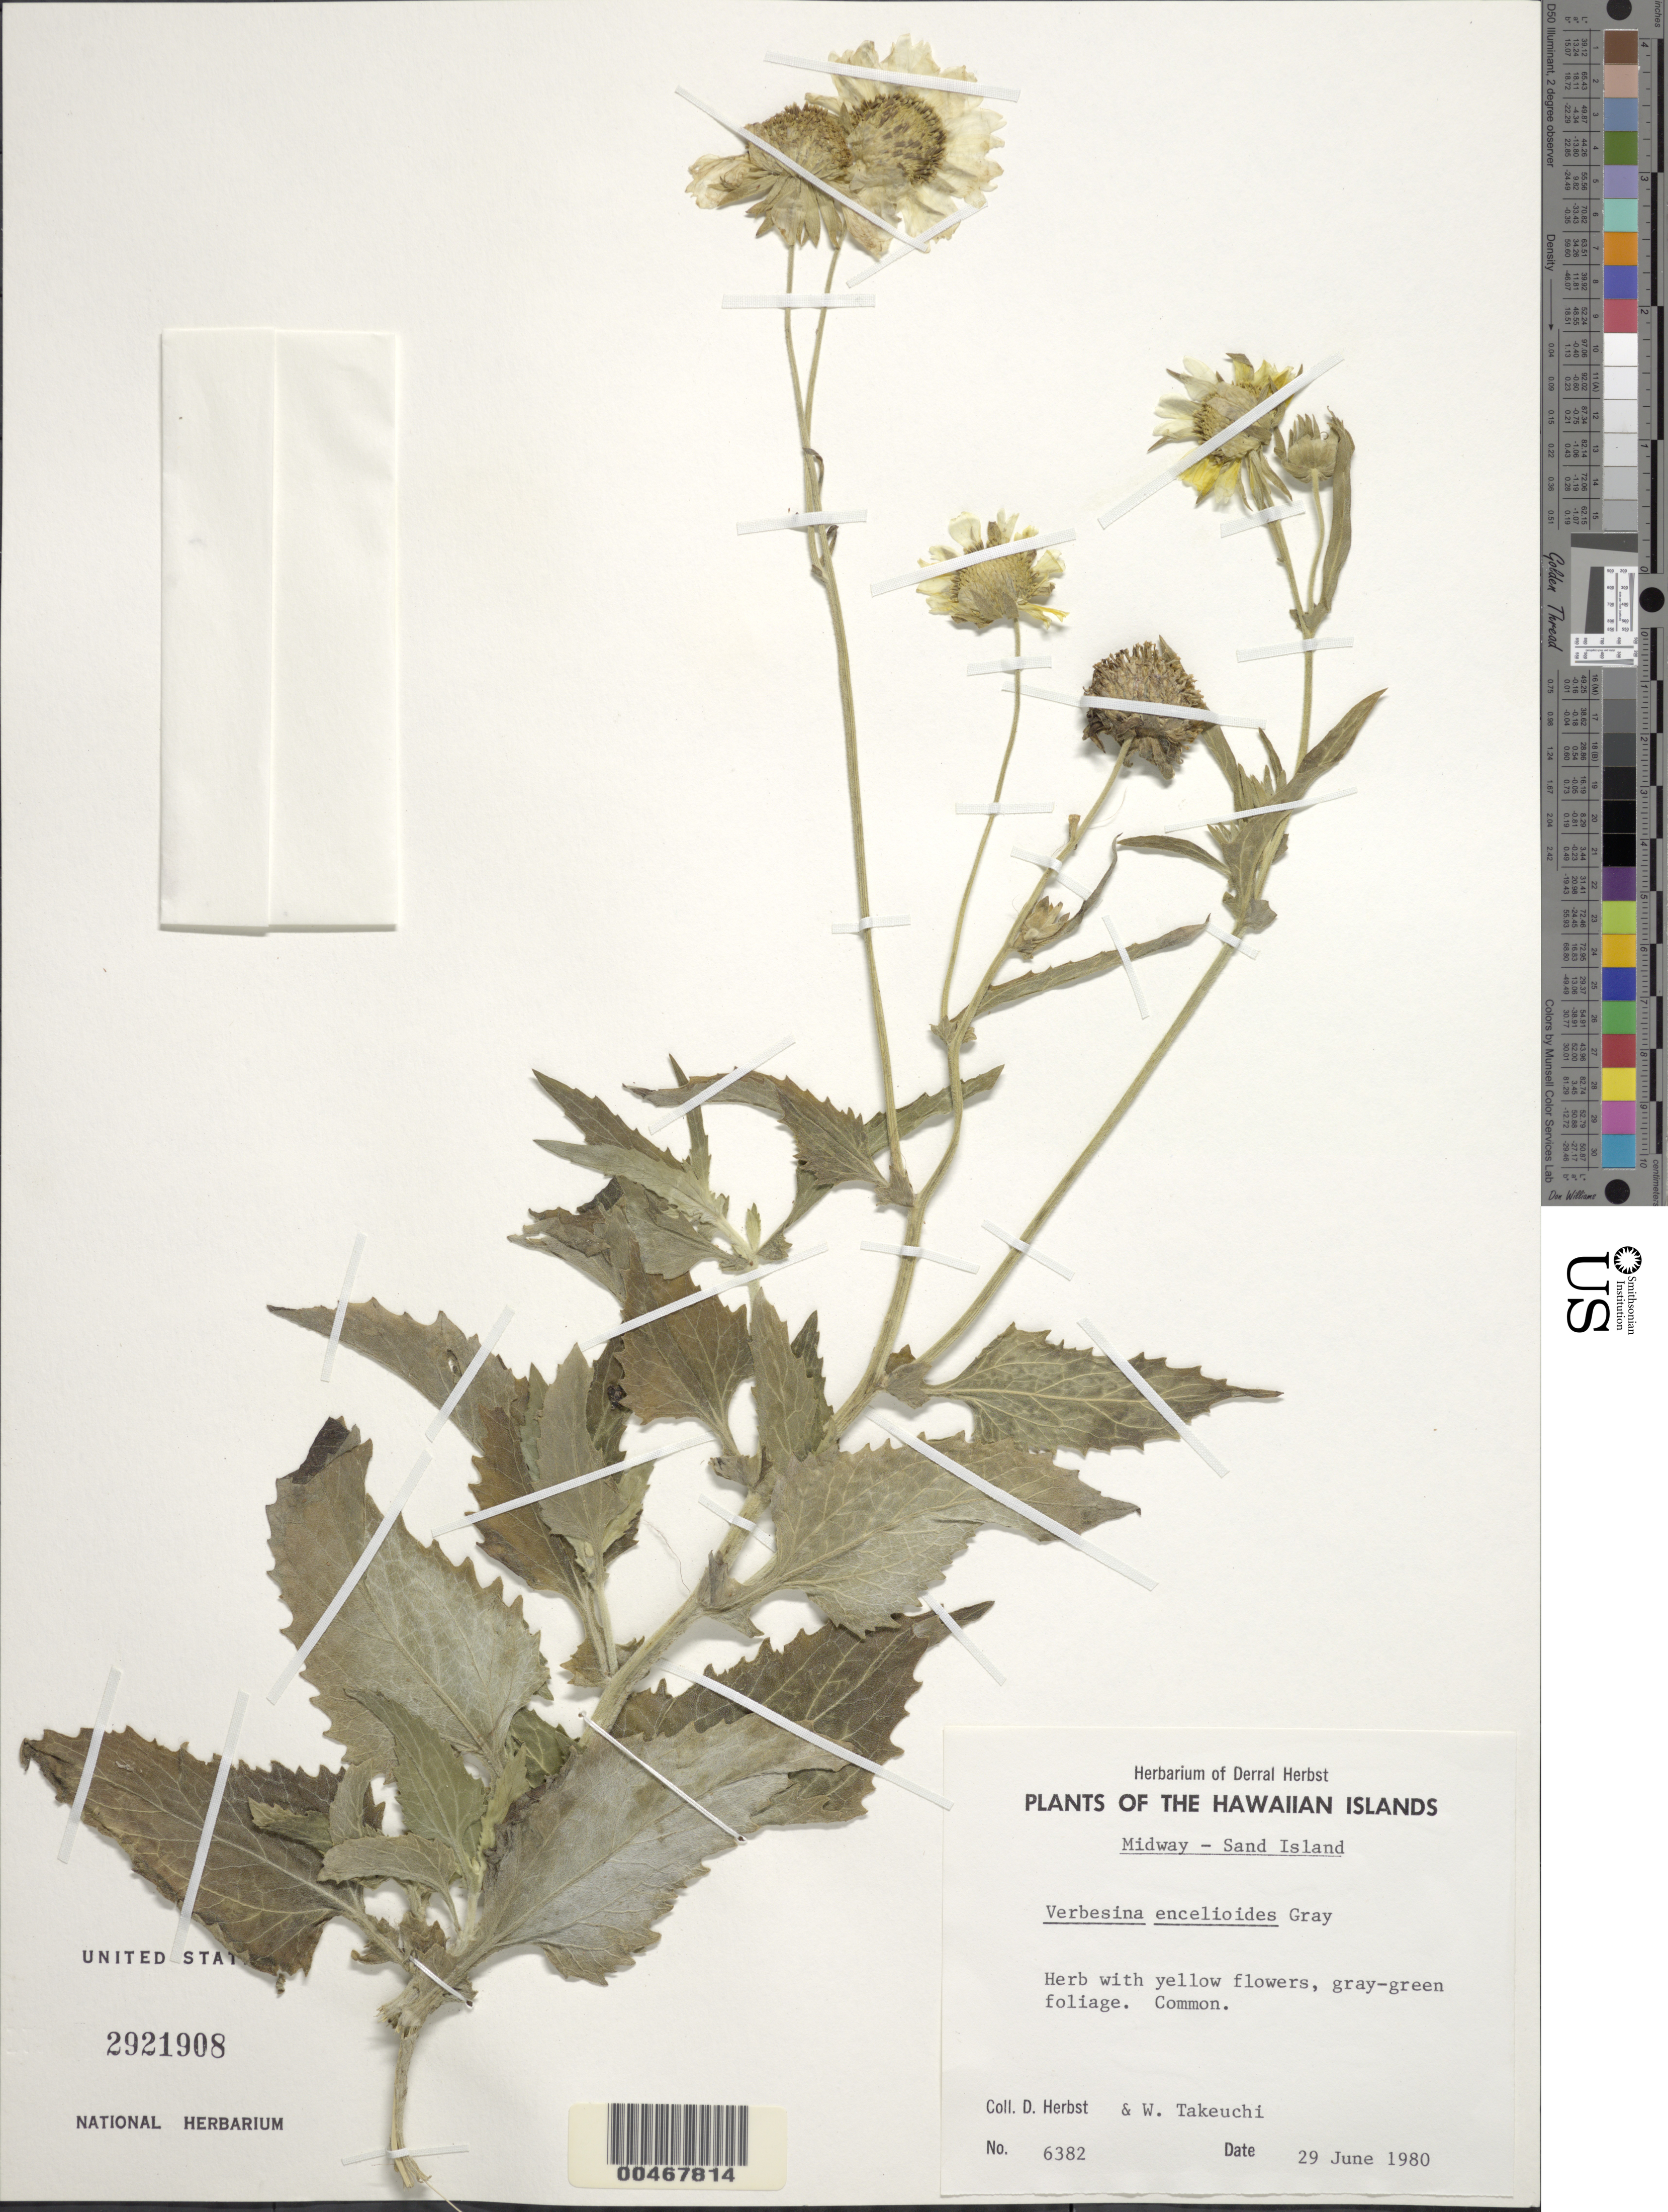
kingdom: Plantae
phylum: Tracheophyta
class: Magnoliopsida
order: Asterales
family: Asteraceae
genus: Verbesina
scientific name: Verbesina encelioides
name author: (Cav.) Benth. & Hook. ex A. Gray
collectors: D. R. Herbst & W. N. Takeuchi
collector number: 6382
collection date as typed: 29 Jun 1980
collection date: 1980-06-29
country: U.S. Administered Pacific Islands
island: Midway Atoll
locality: Midway, Sand Islet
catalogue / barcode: US 2921908